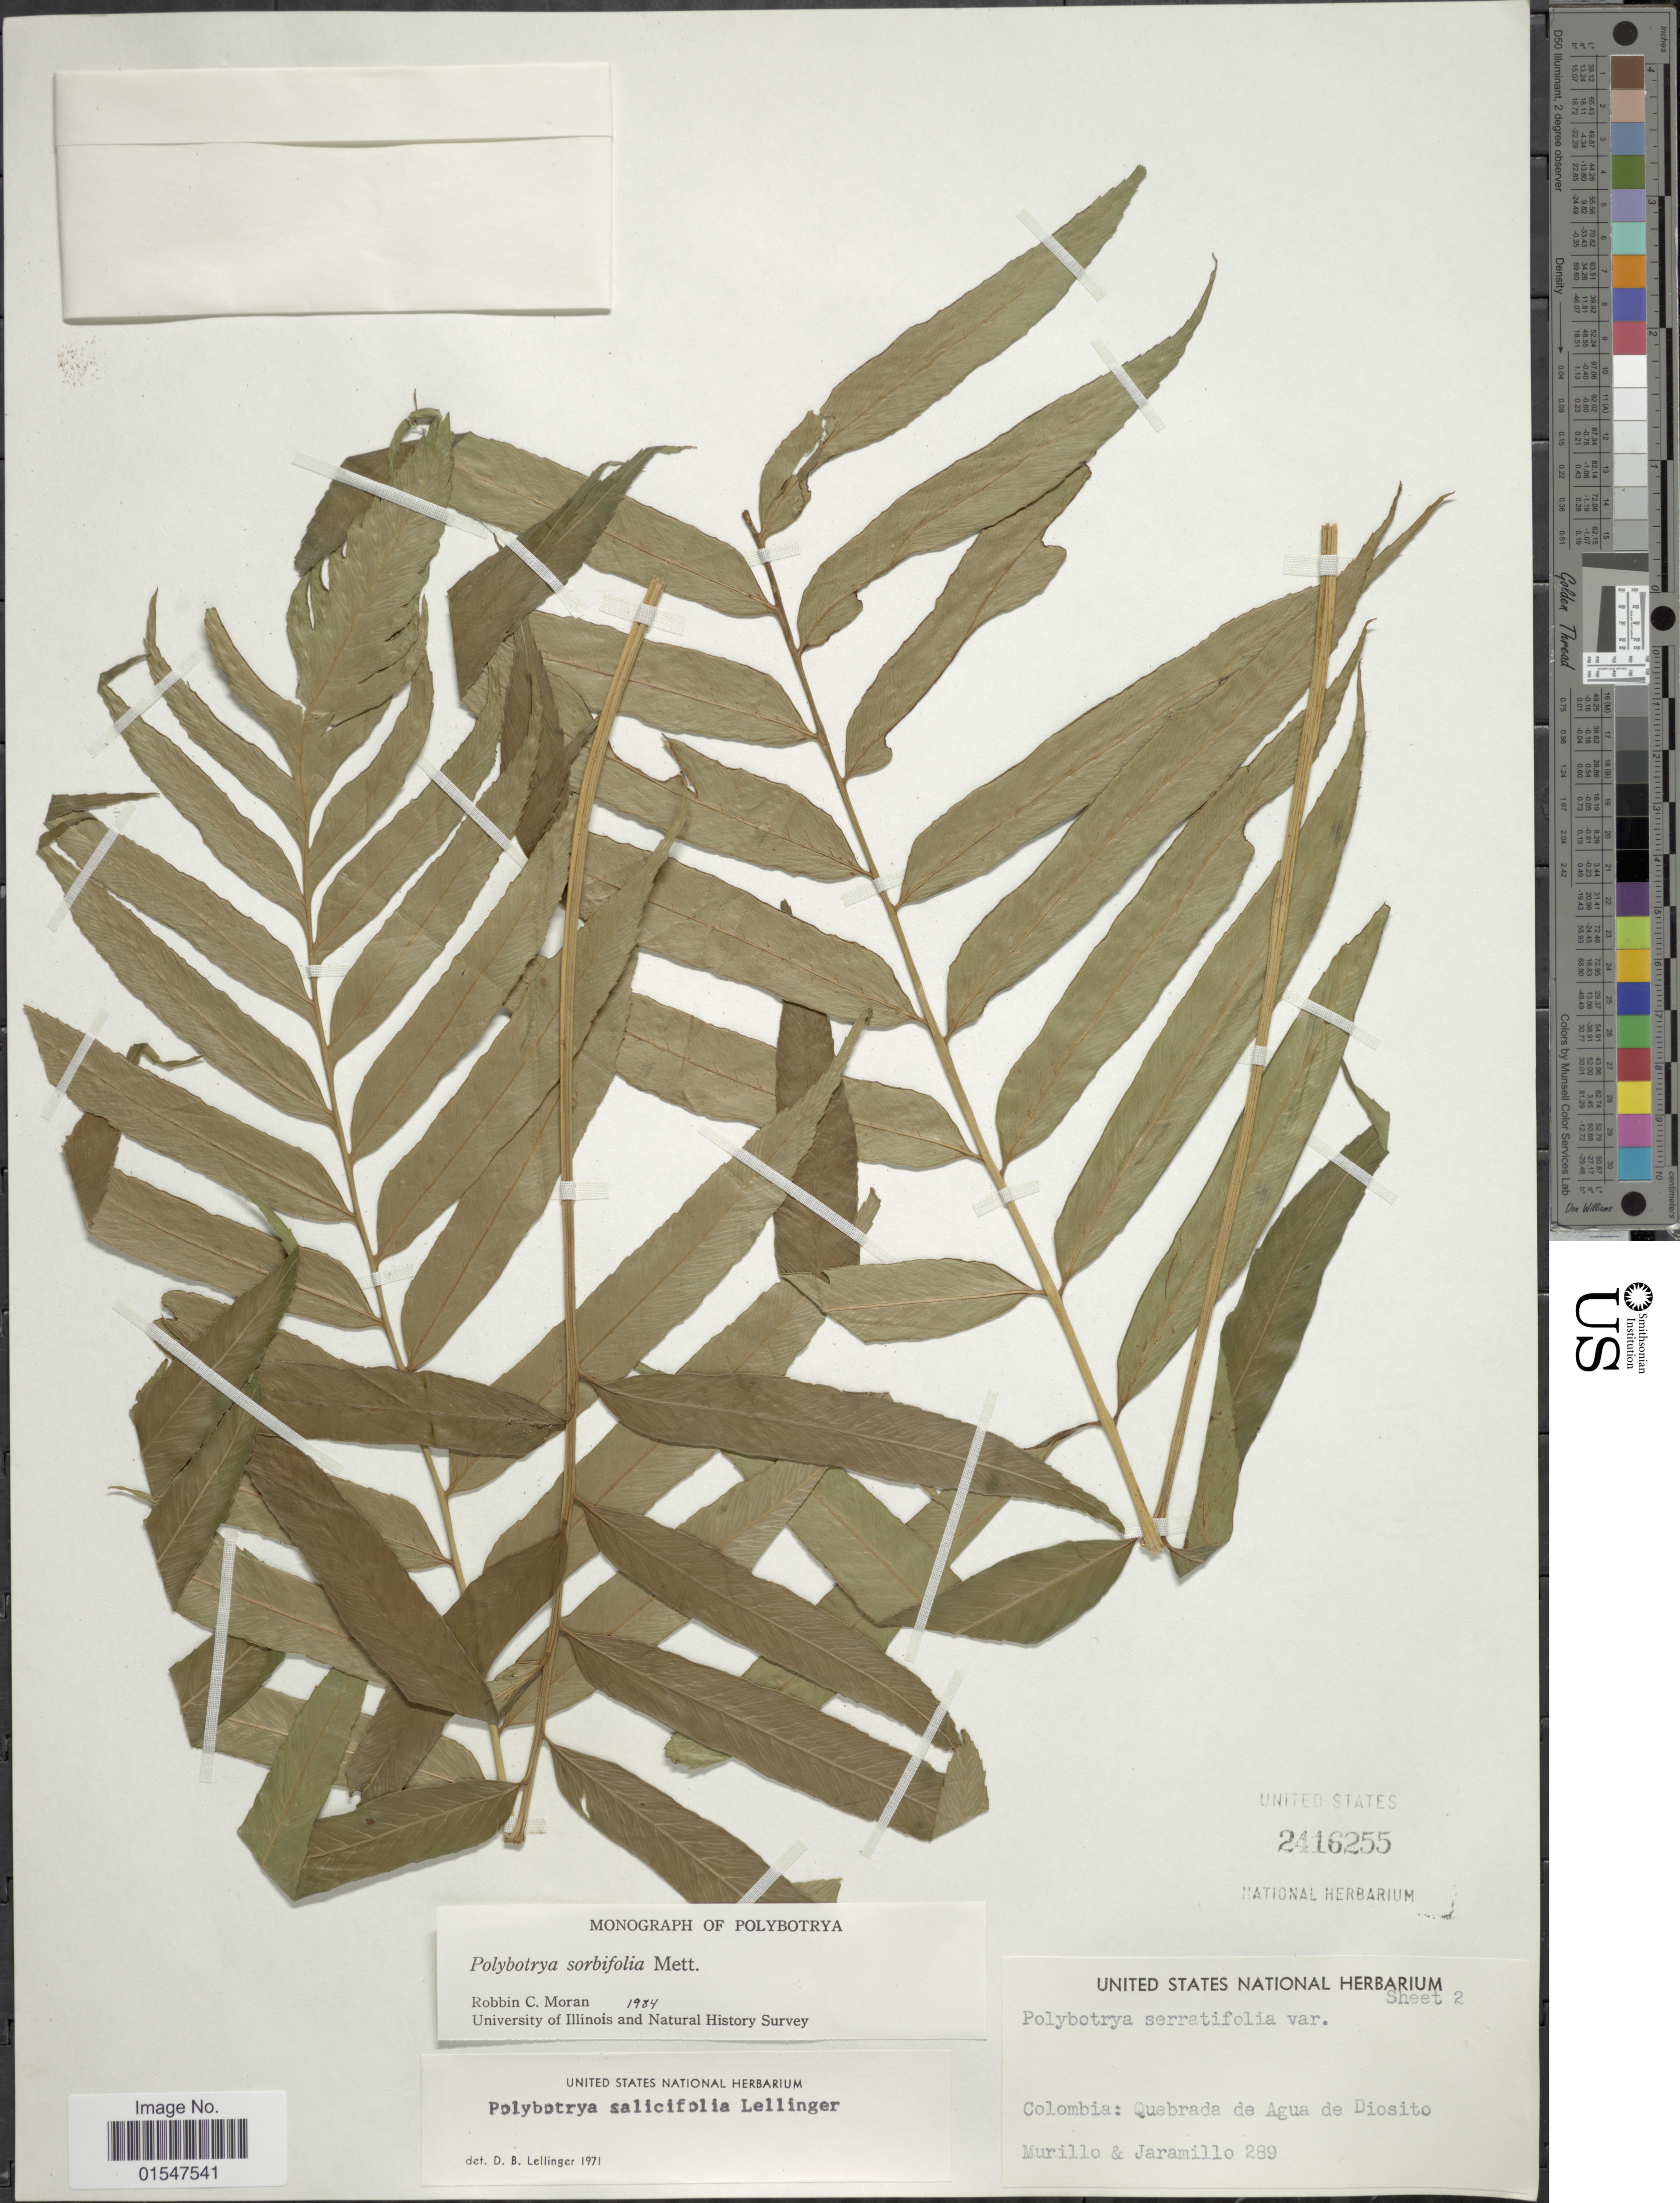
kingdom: Plantae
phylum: Tracheophyta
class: Polypodiopsida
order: Polypodiales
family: Dryopteridaceae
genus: Polybotrya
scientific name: Polybotrya sorbifolia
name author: Kuhn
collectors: Murillo & R. Jaramillo M.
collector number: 289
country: Colombia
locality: Quebrada de Agua de Diosito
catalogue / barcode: US 2416255